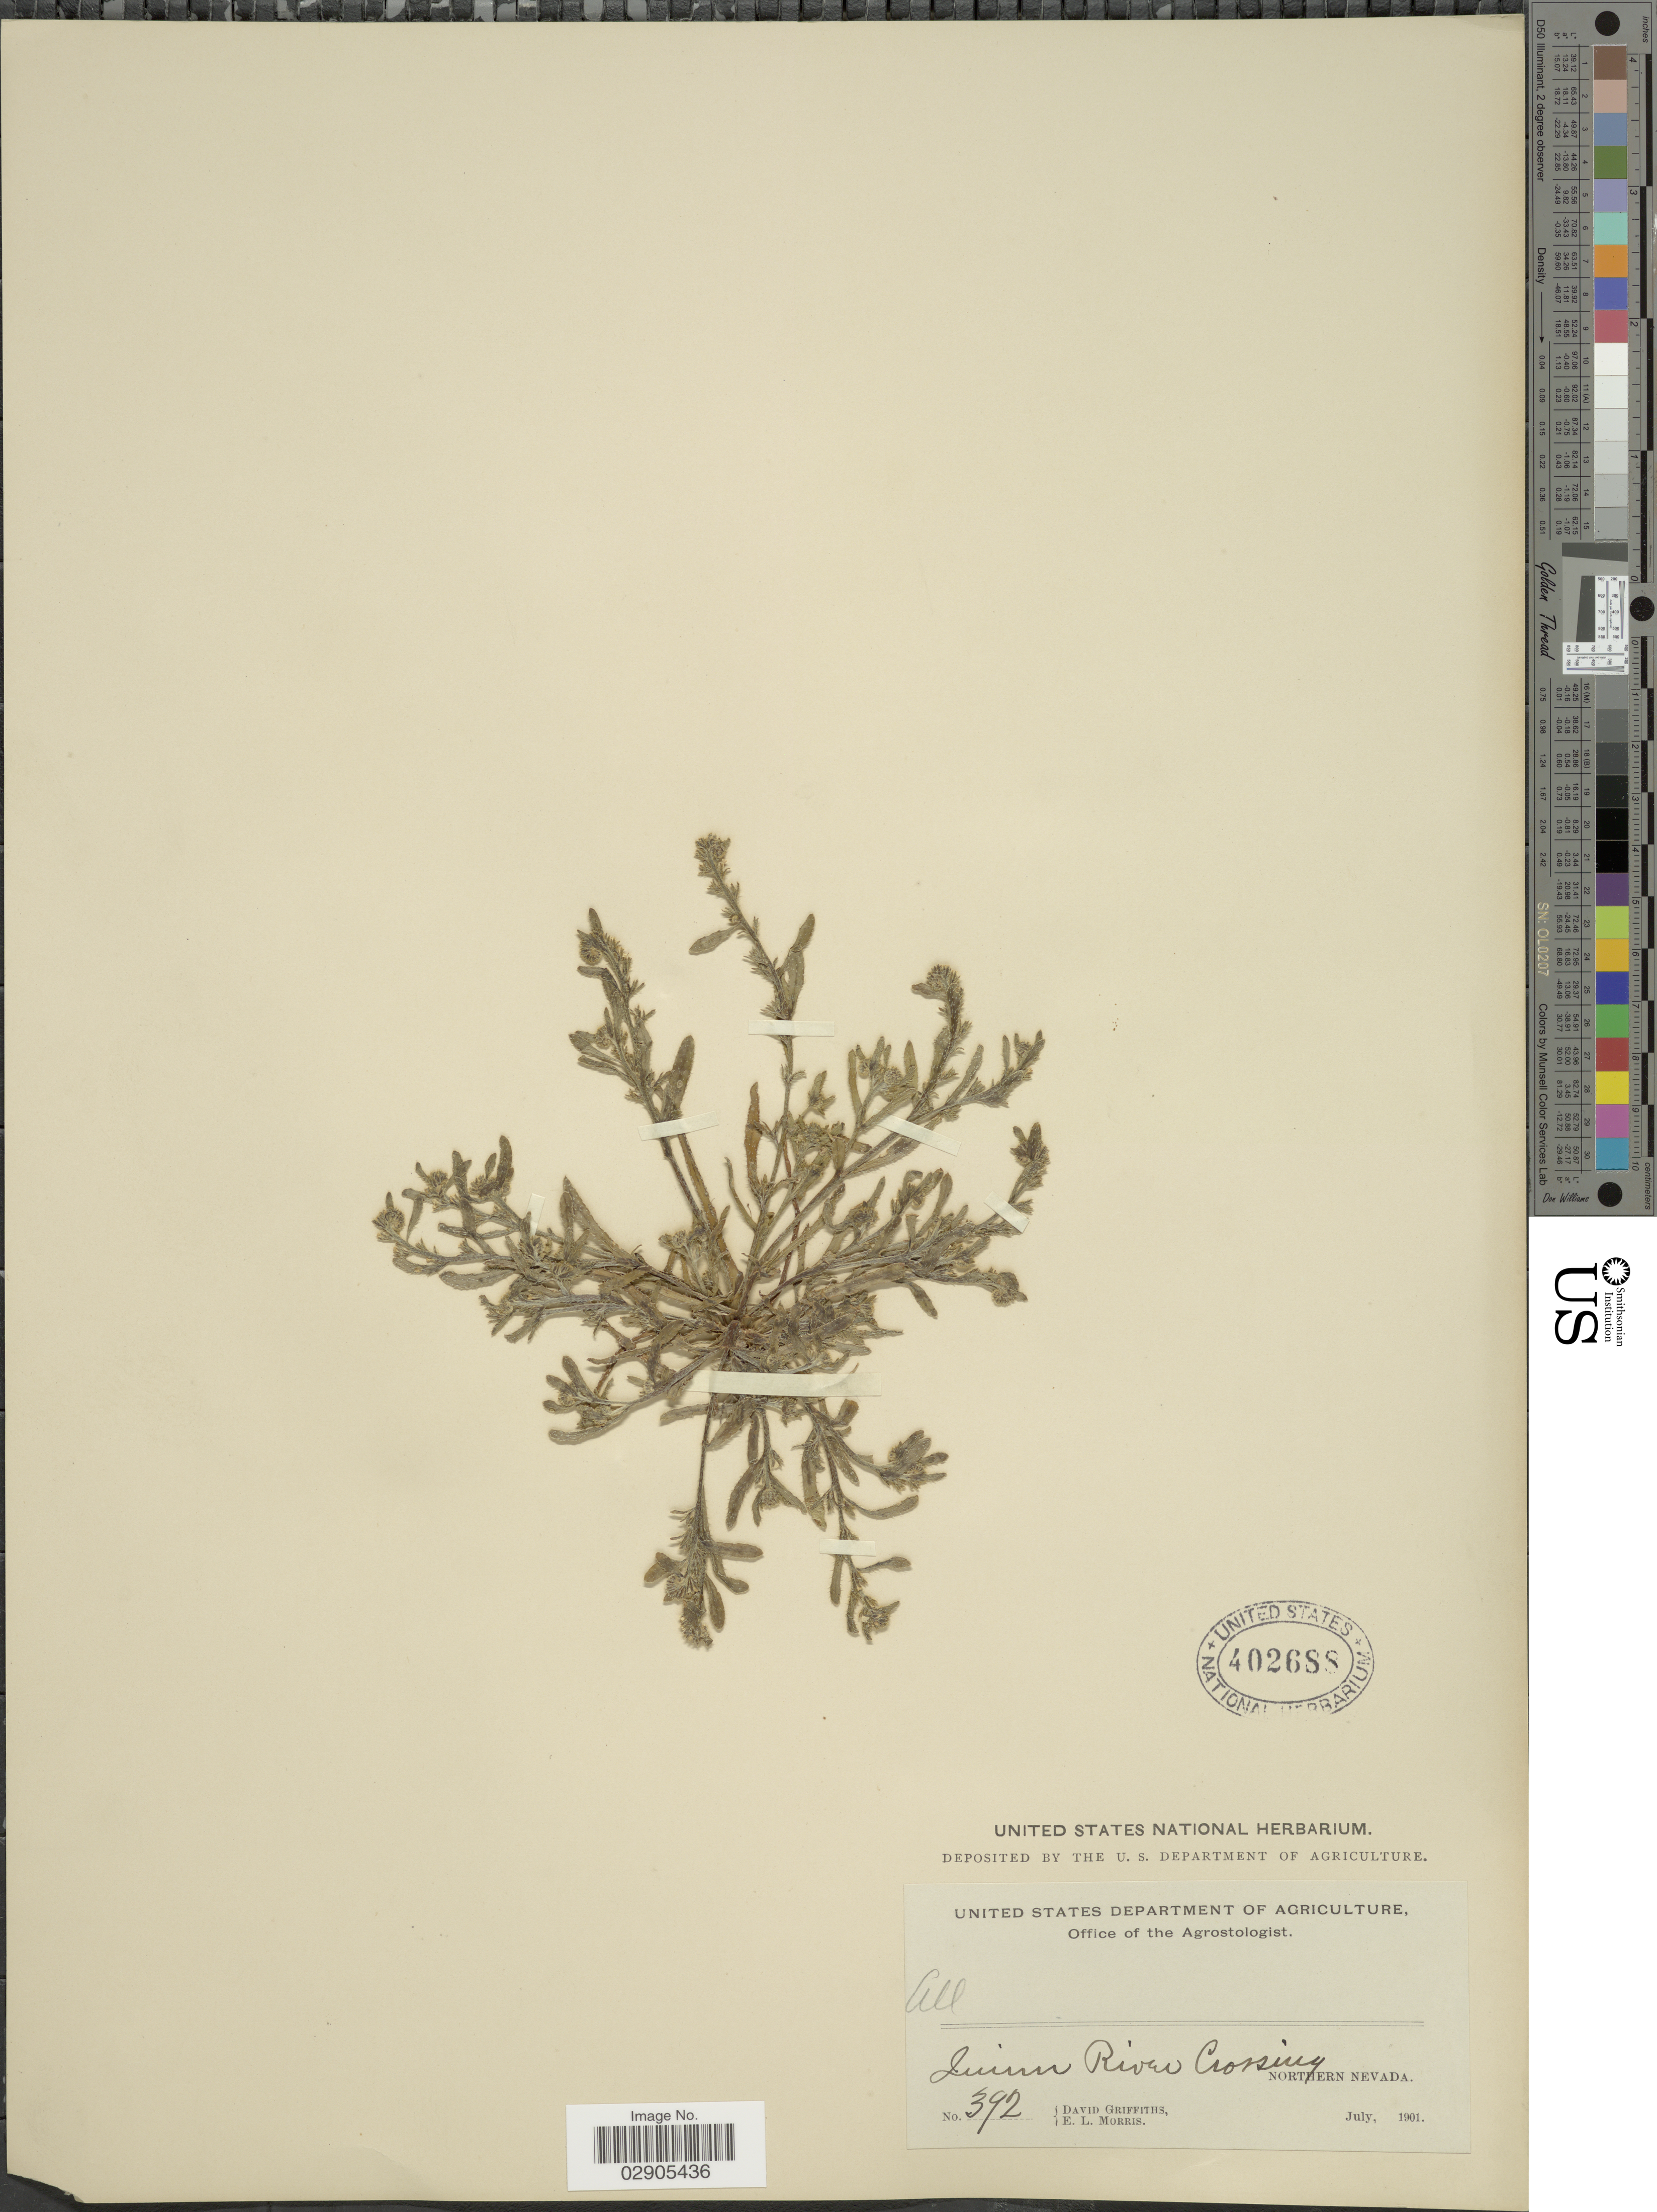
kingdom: Plantae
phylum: Tracheophyta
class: Magnoliopsida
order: Boraginales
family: Boraginaceae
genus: Allocarya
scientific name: Allocarya sp.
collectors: D. Griffiths & E. Morris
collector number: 392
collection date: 1901-07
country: United States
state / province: Nevada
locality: Quinn River Crossing. Northern Nevada.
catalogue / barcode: US 402688